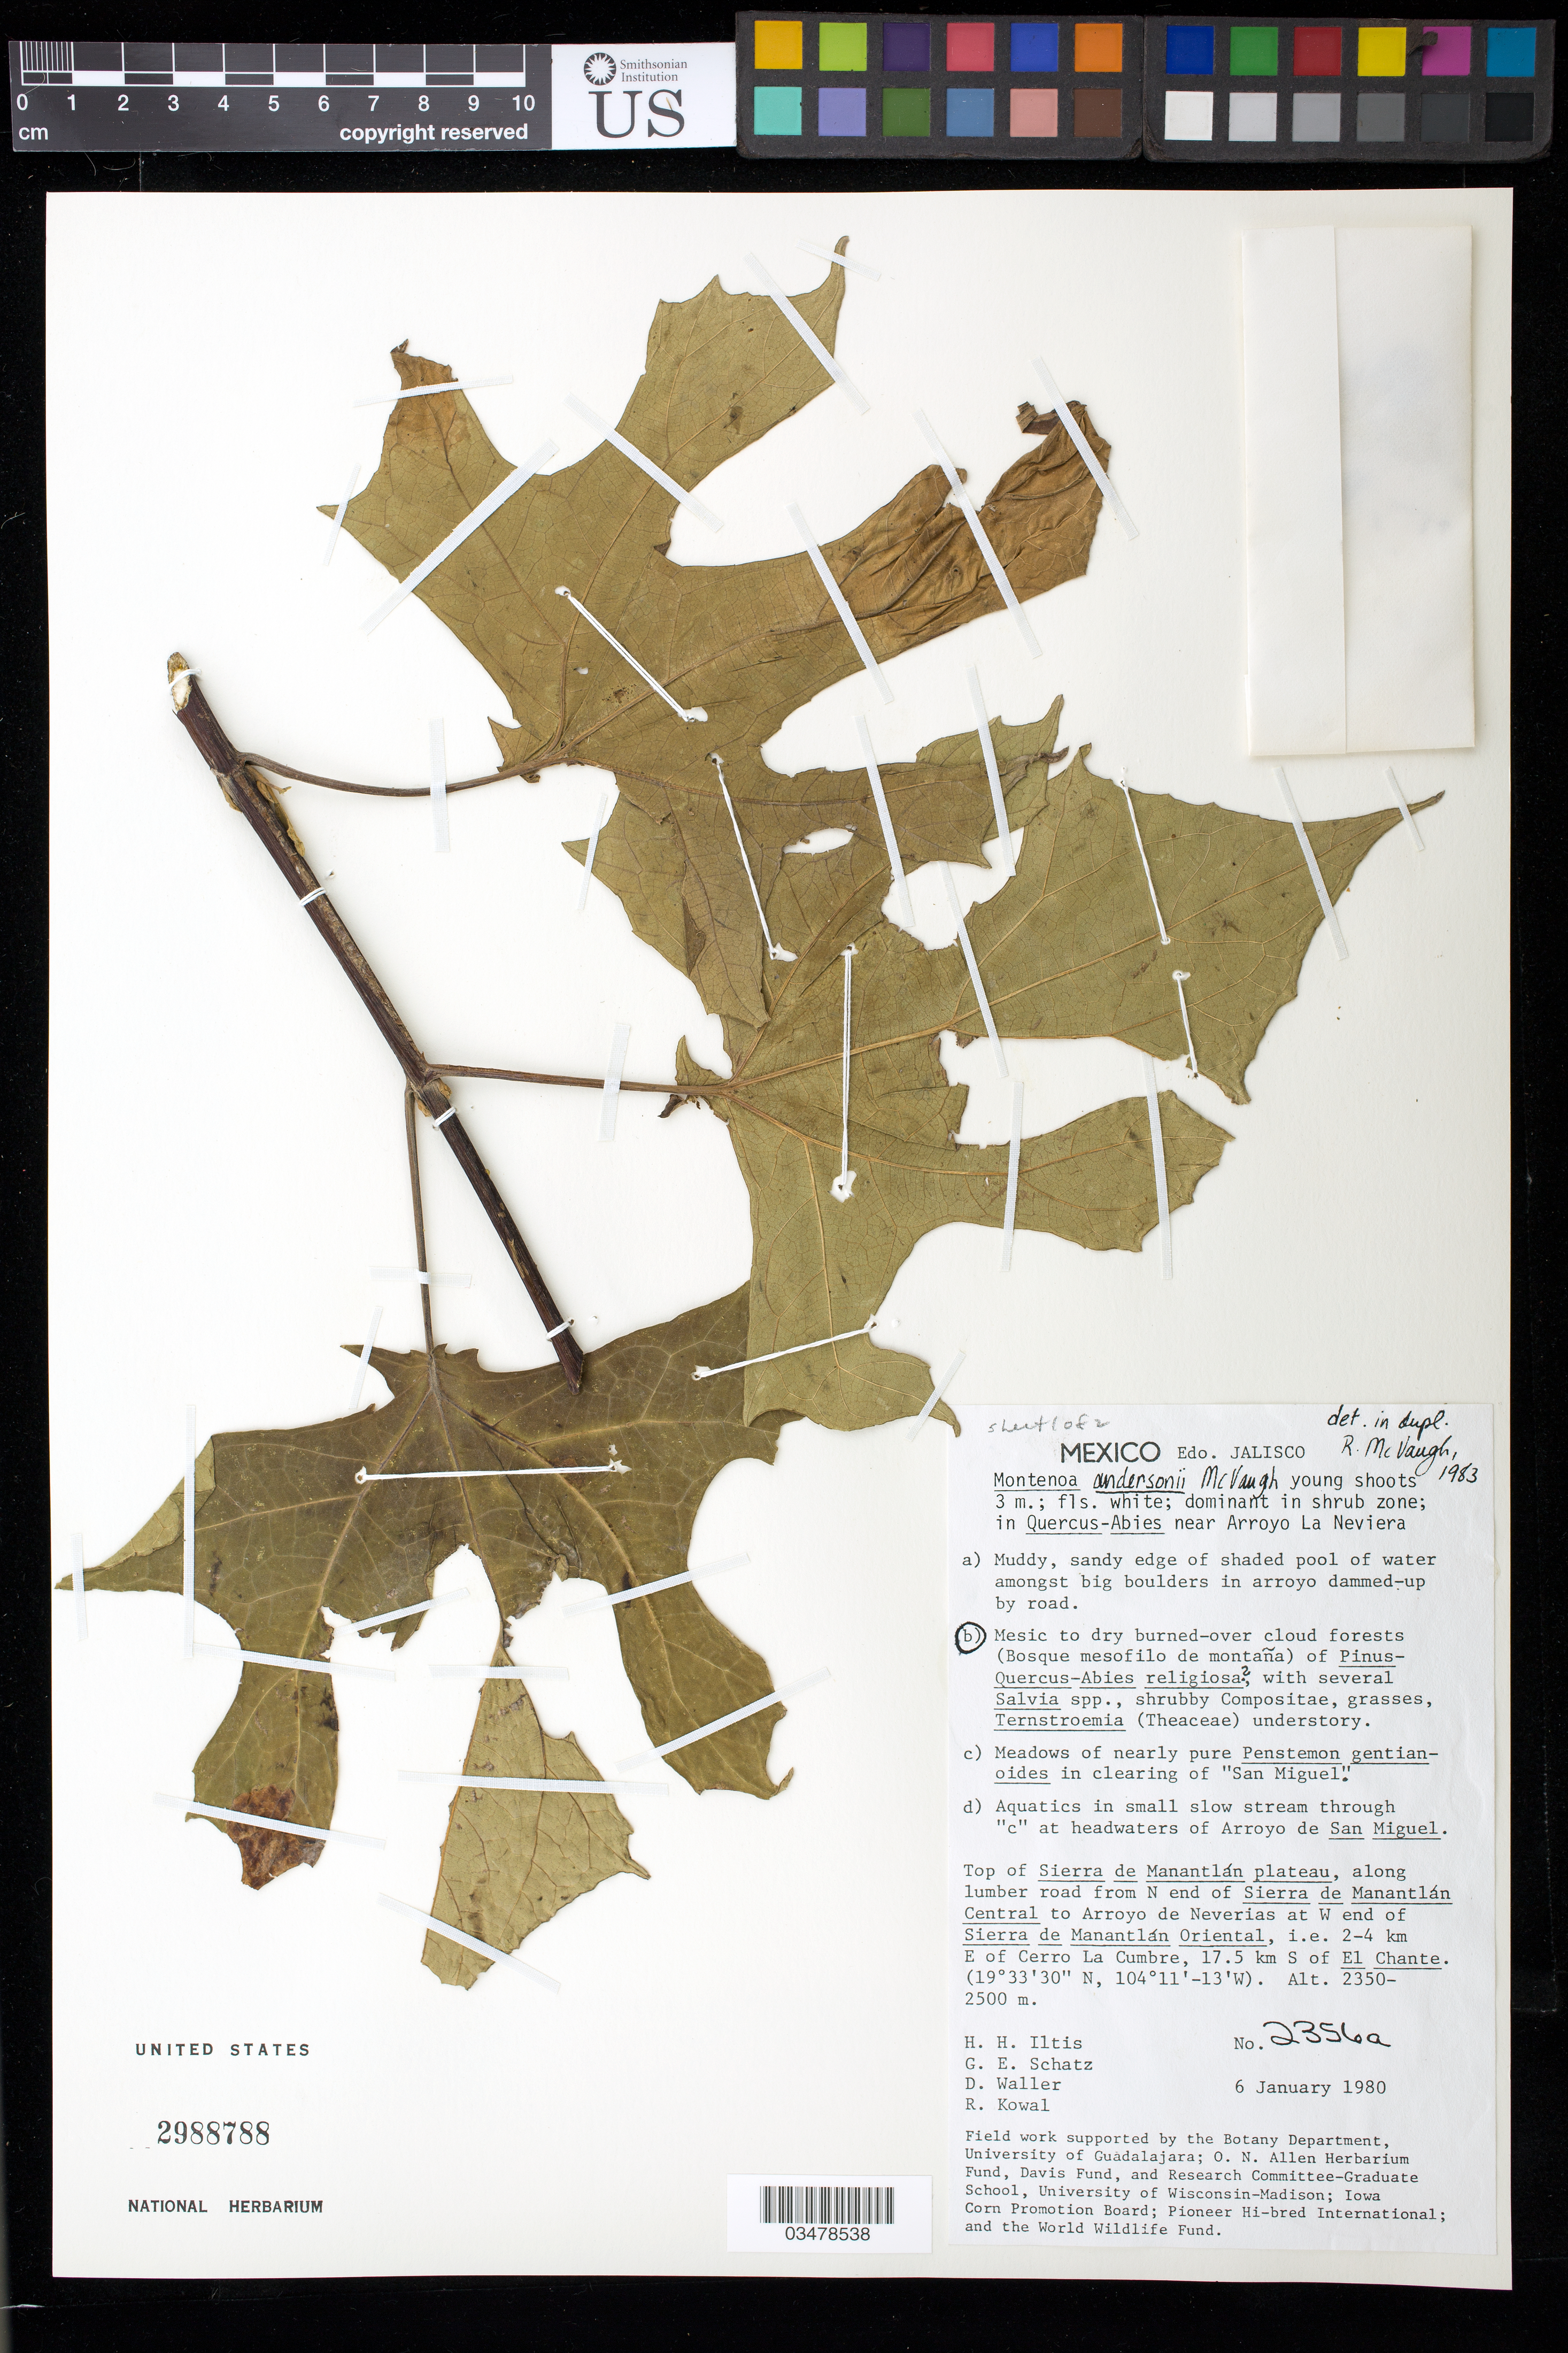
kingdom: Plantae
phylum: Tracheophyta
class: Magnoliopsida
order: Asterales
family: Asteraceae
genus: Montanoa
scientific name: Montanoa andersonii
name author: McVaugh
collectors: H. H. Iltis, G. Schatz, D. Waller, R. Kowal & G. Schatz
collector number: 2336 a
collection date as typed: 6 Jan 1980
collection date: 1980-01-06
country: Mexico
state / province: Jalisco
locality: Top of Sierra de Manatlan plateau, along lumber road from N end of Serra de Manantlan Central to Arroyo de Neverias at W end of Serria de Manatlan Oriental, i.e. 2-4 km E of Creeo La Cumbre, 17.5 km S of El Chante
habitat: Mesic to dry burned-over cloud forests (Bosque mesofilo de montana) of Pinus-Quercus-Abies religiosa, with several Salvia spp, shrubby compositae, grasses, Ternstroemia understory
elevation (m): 2350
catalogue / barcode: US 2988788